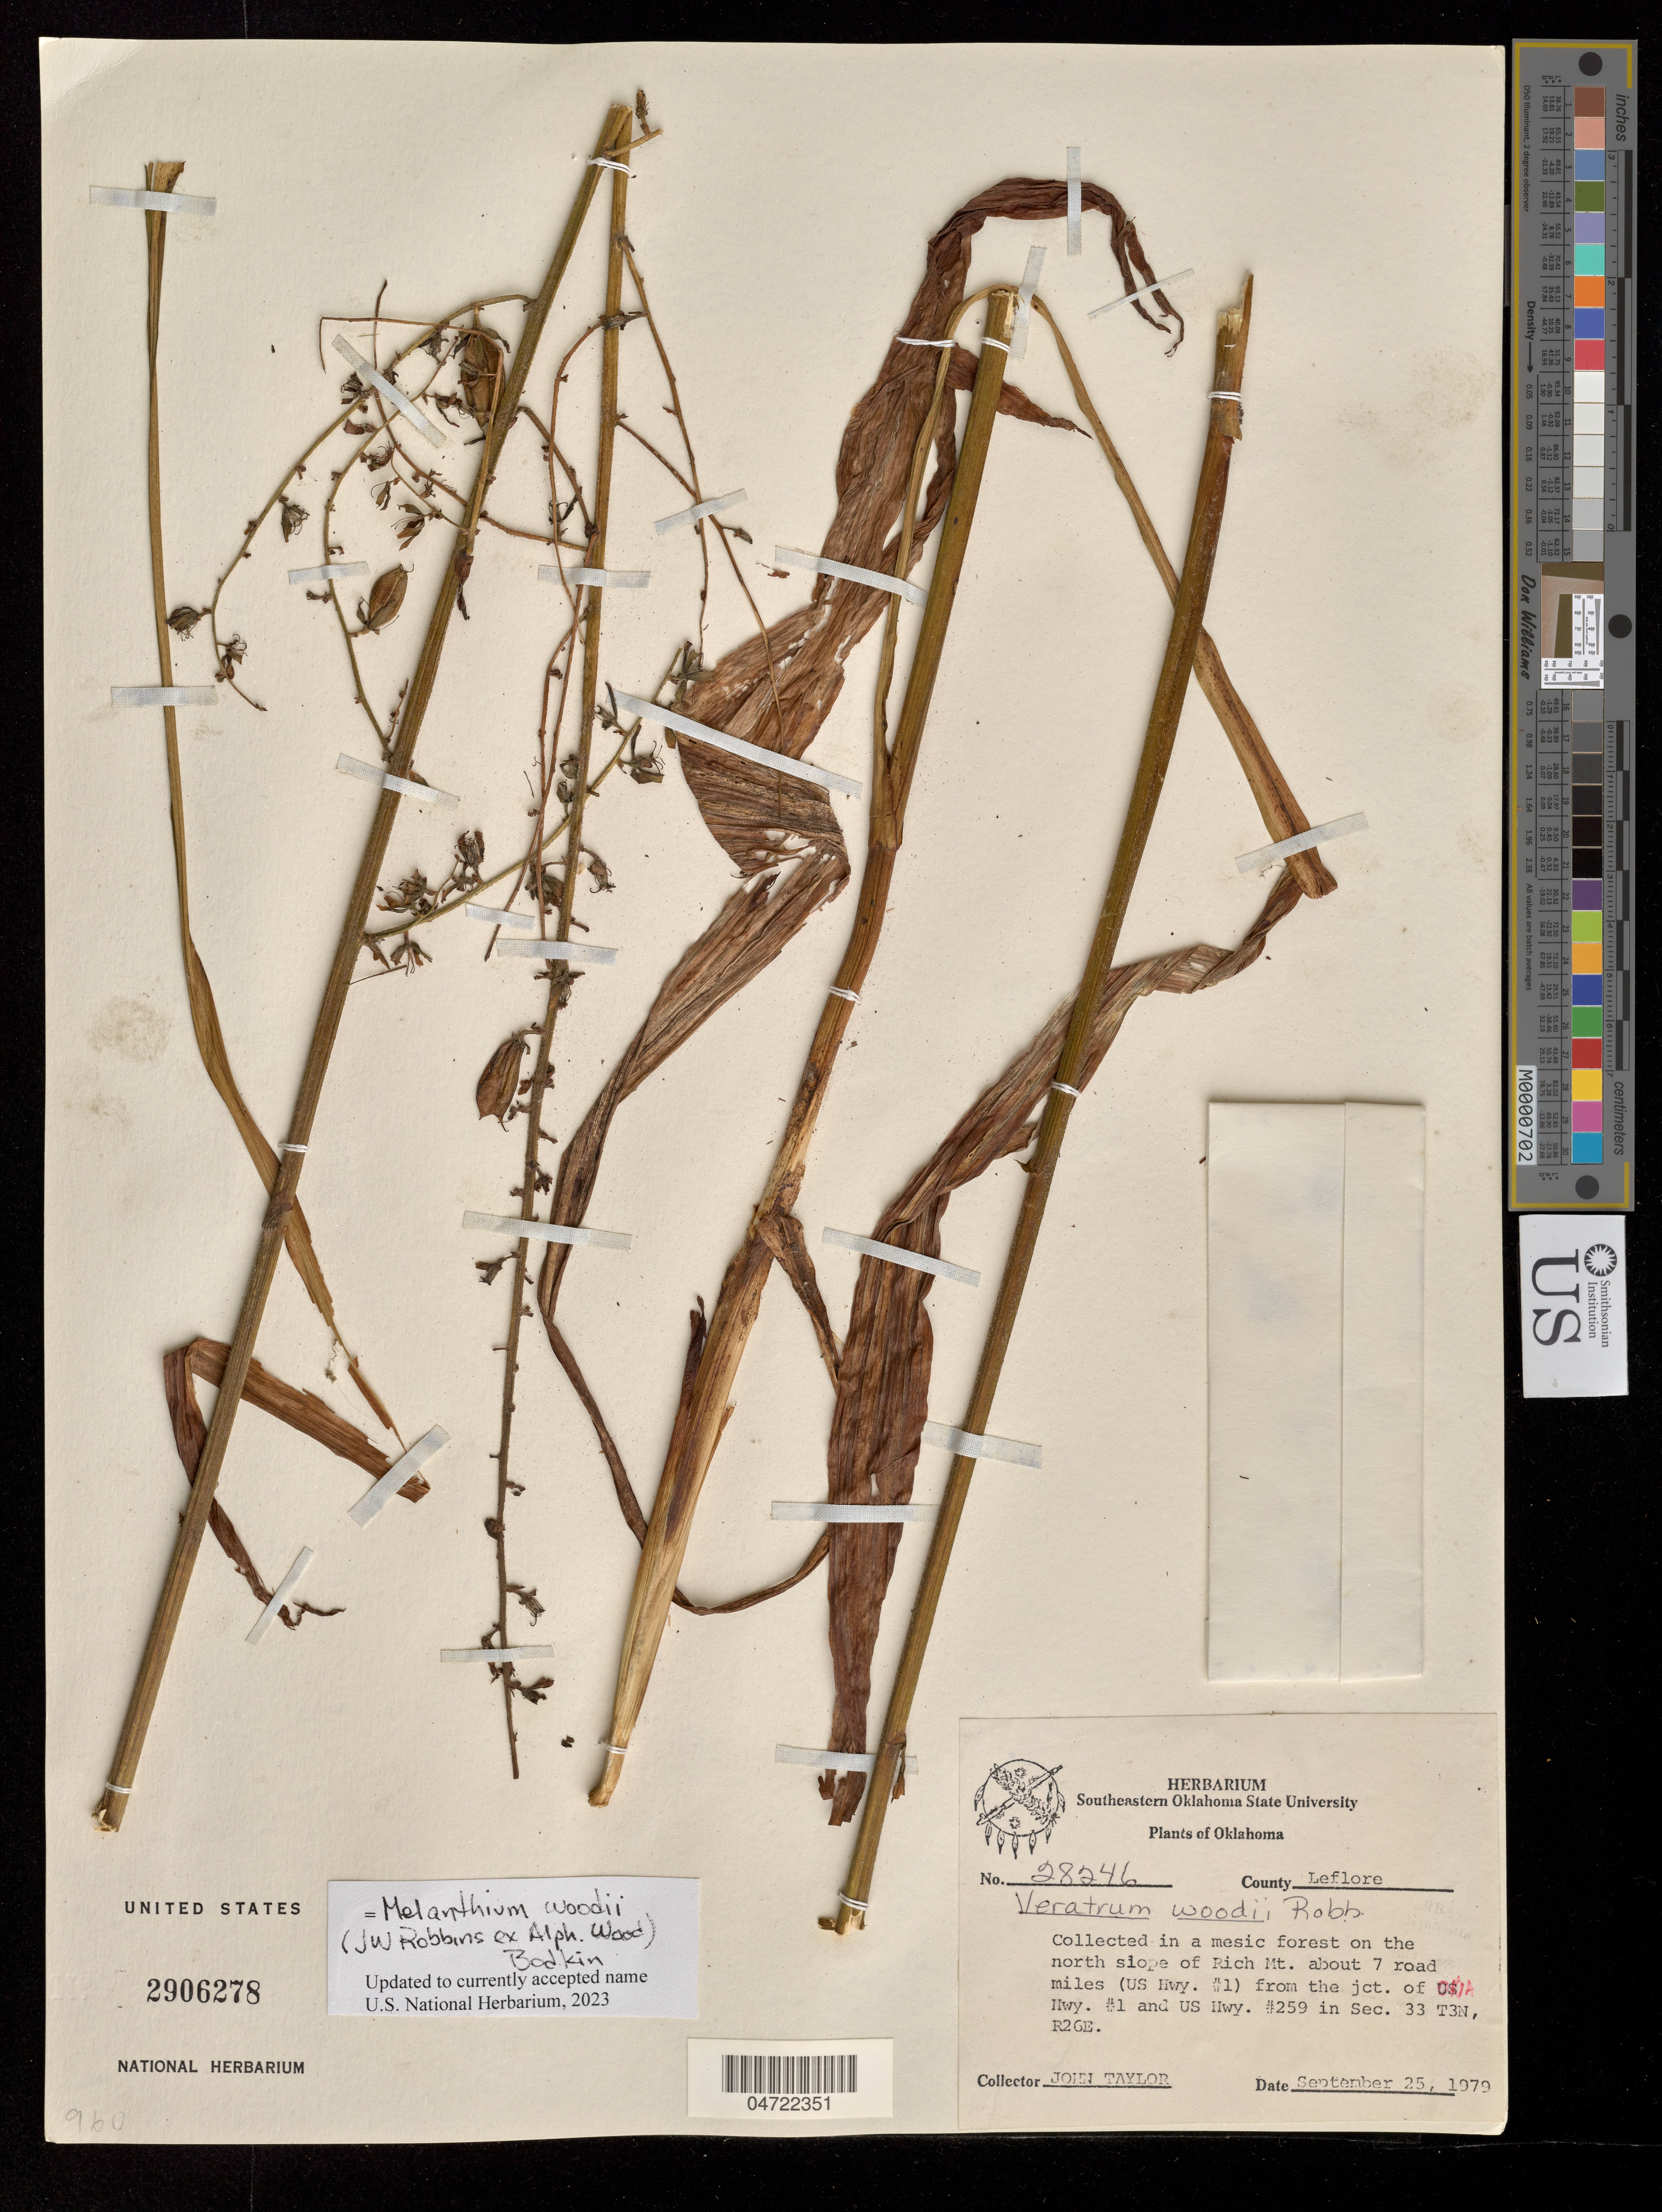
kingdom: Plantae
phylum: Tracheophyta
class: Liliopsida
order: Liliales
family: Melanthiaceae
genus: Melanthium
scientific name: Melanthium woodii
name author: (J.W. Robbins ex Alph. Wood) Bodkin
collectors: J. Taylor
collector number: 28246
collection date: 1979-09-25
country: United States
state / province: Oklahoma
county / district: Leflore County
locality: N slope of Rich Mt. about 7 road miles (US Hwy 1) from the jct. of US Hwy 1 and US Hwy 259 in Sec. 33 T3N, R26E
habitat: In a mesic forest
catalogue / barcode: US 2906278